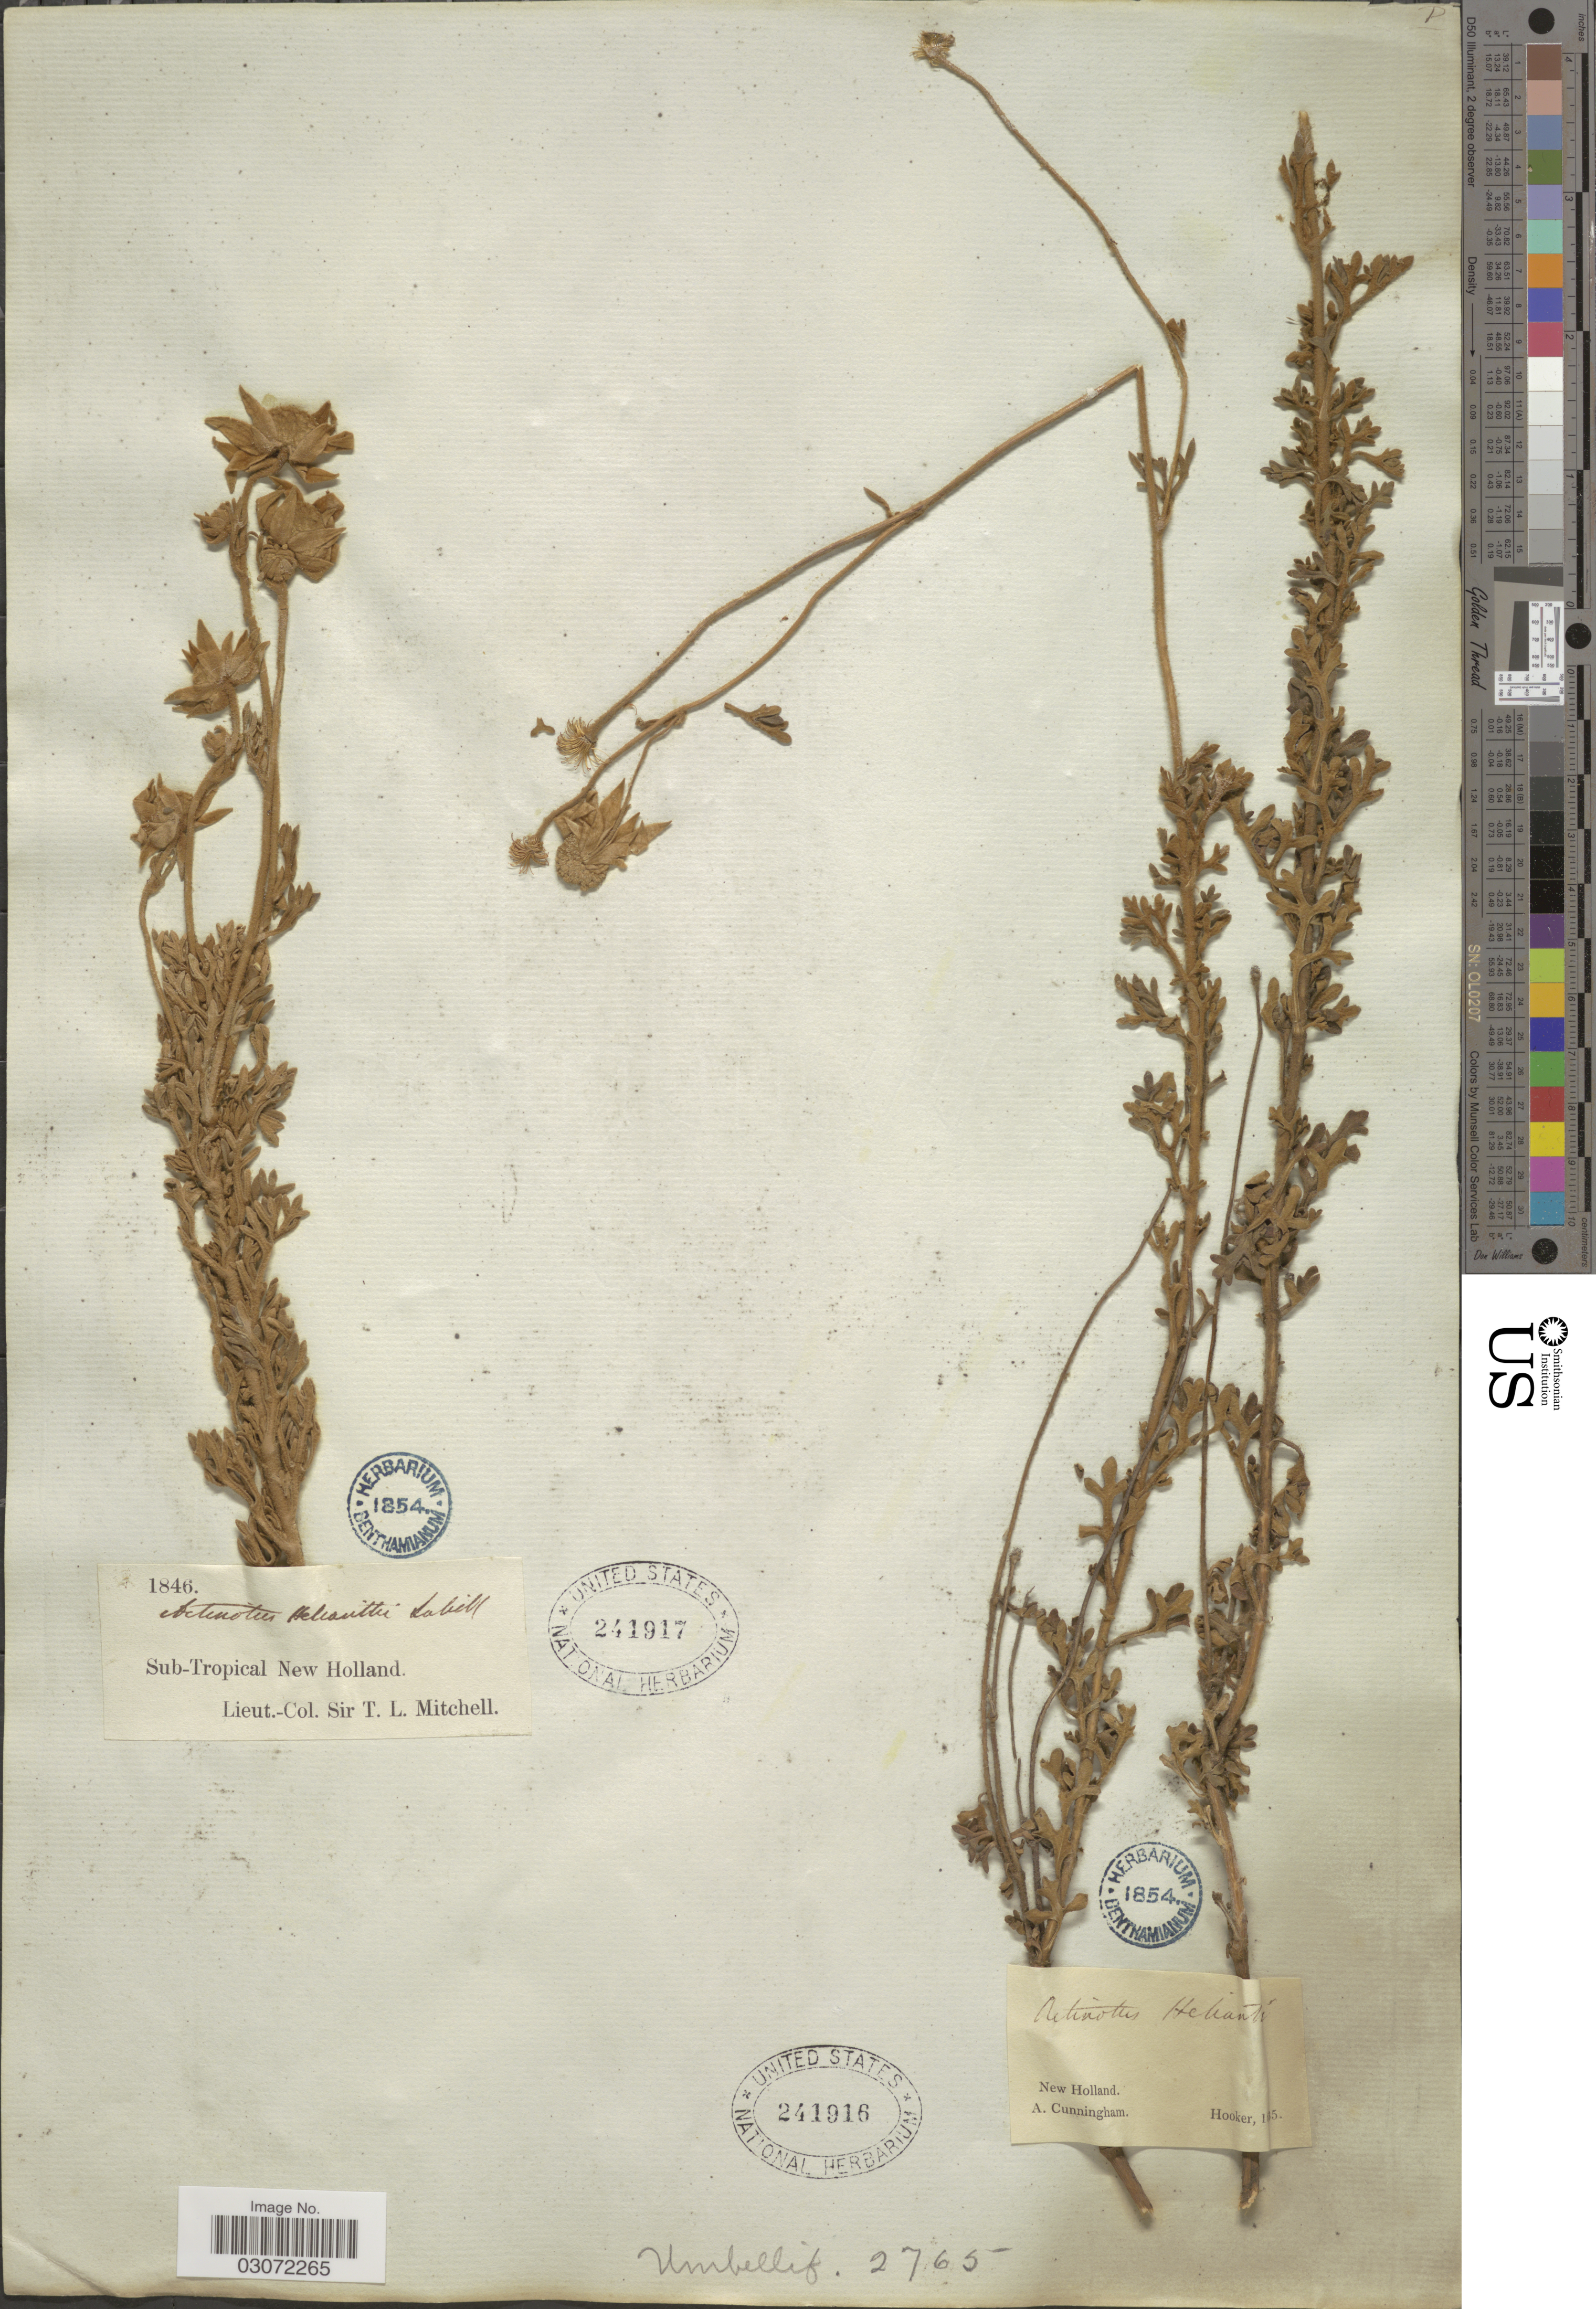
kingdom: Plantae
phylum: Tracheophyta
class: Magnoliopsida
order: Apiales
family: Apiaceae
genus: Actinotus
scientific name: Actinotus helianthi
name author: Labill.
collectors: A. Cunningham & -. Hooker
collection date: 1815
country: Australia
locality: New Holland.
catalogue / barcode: US 241916